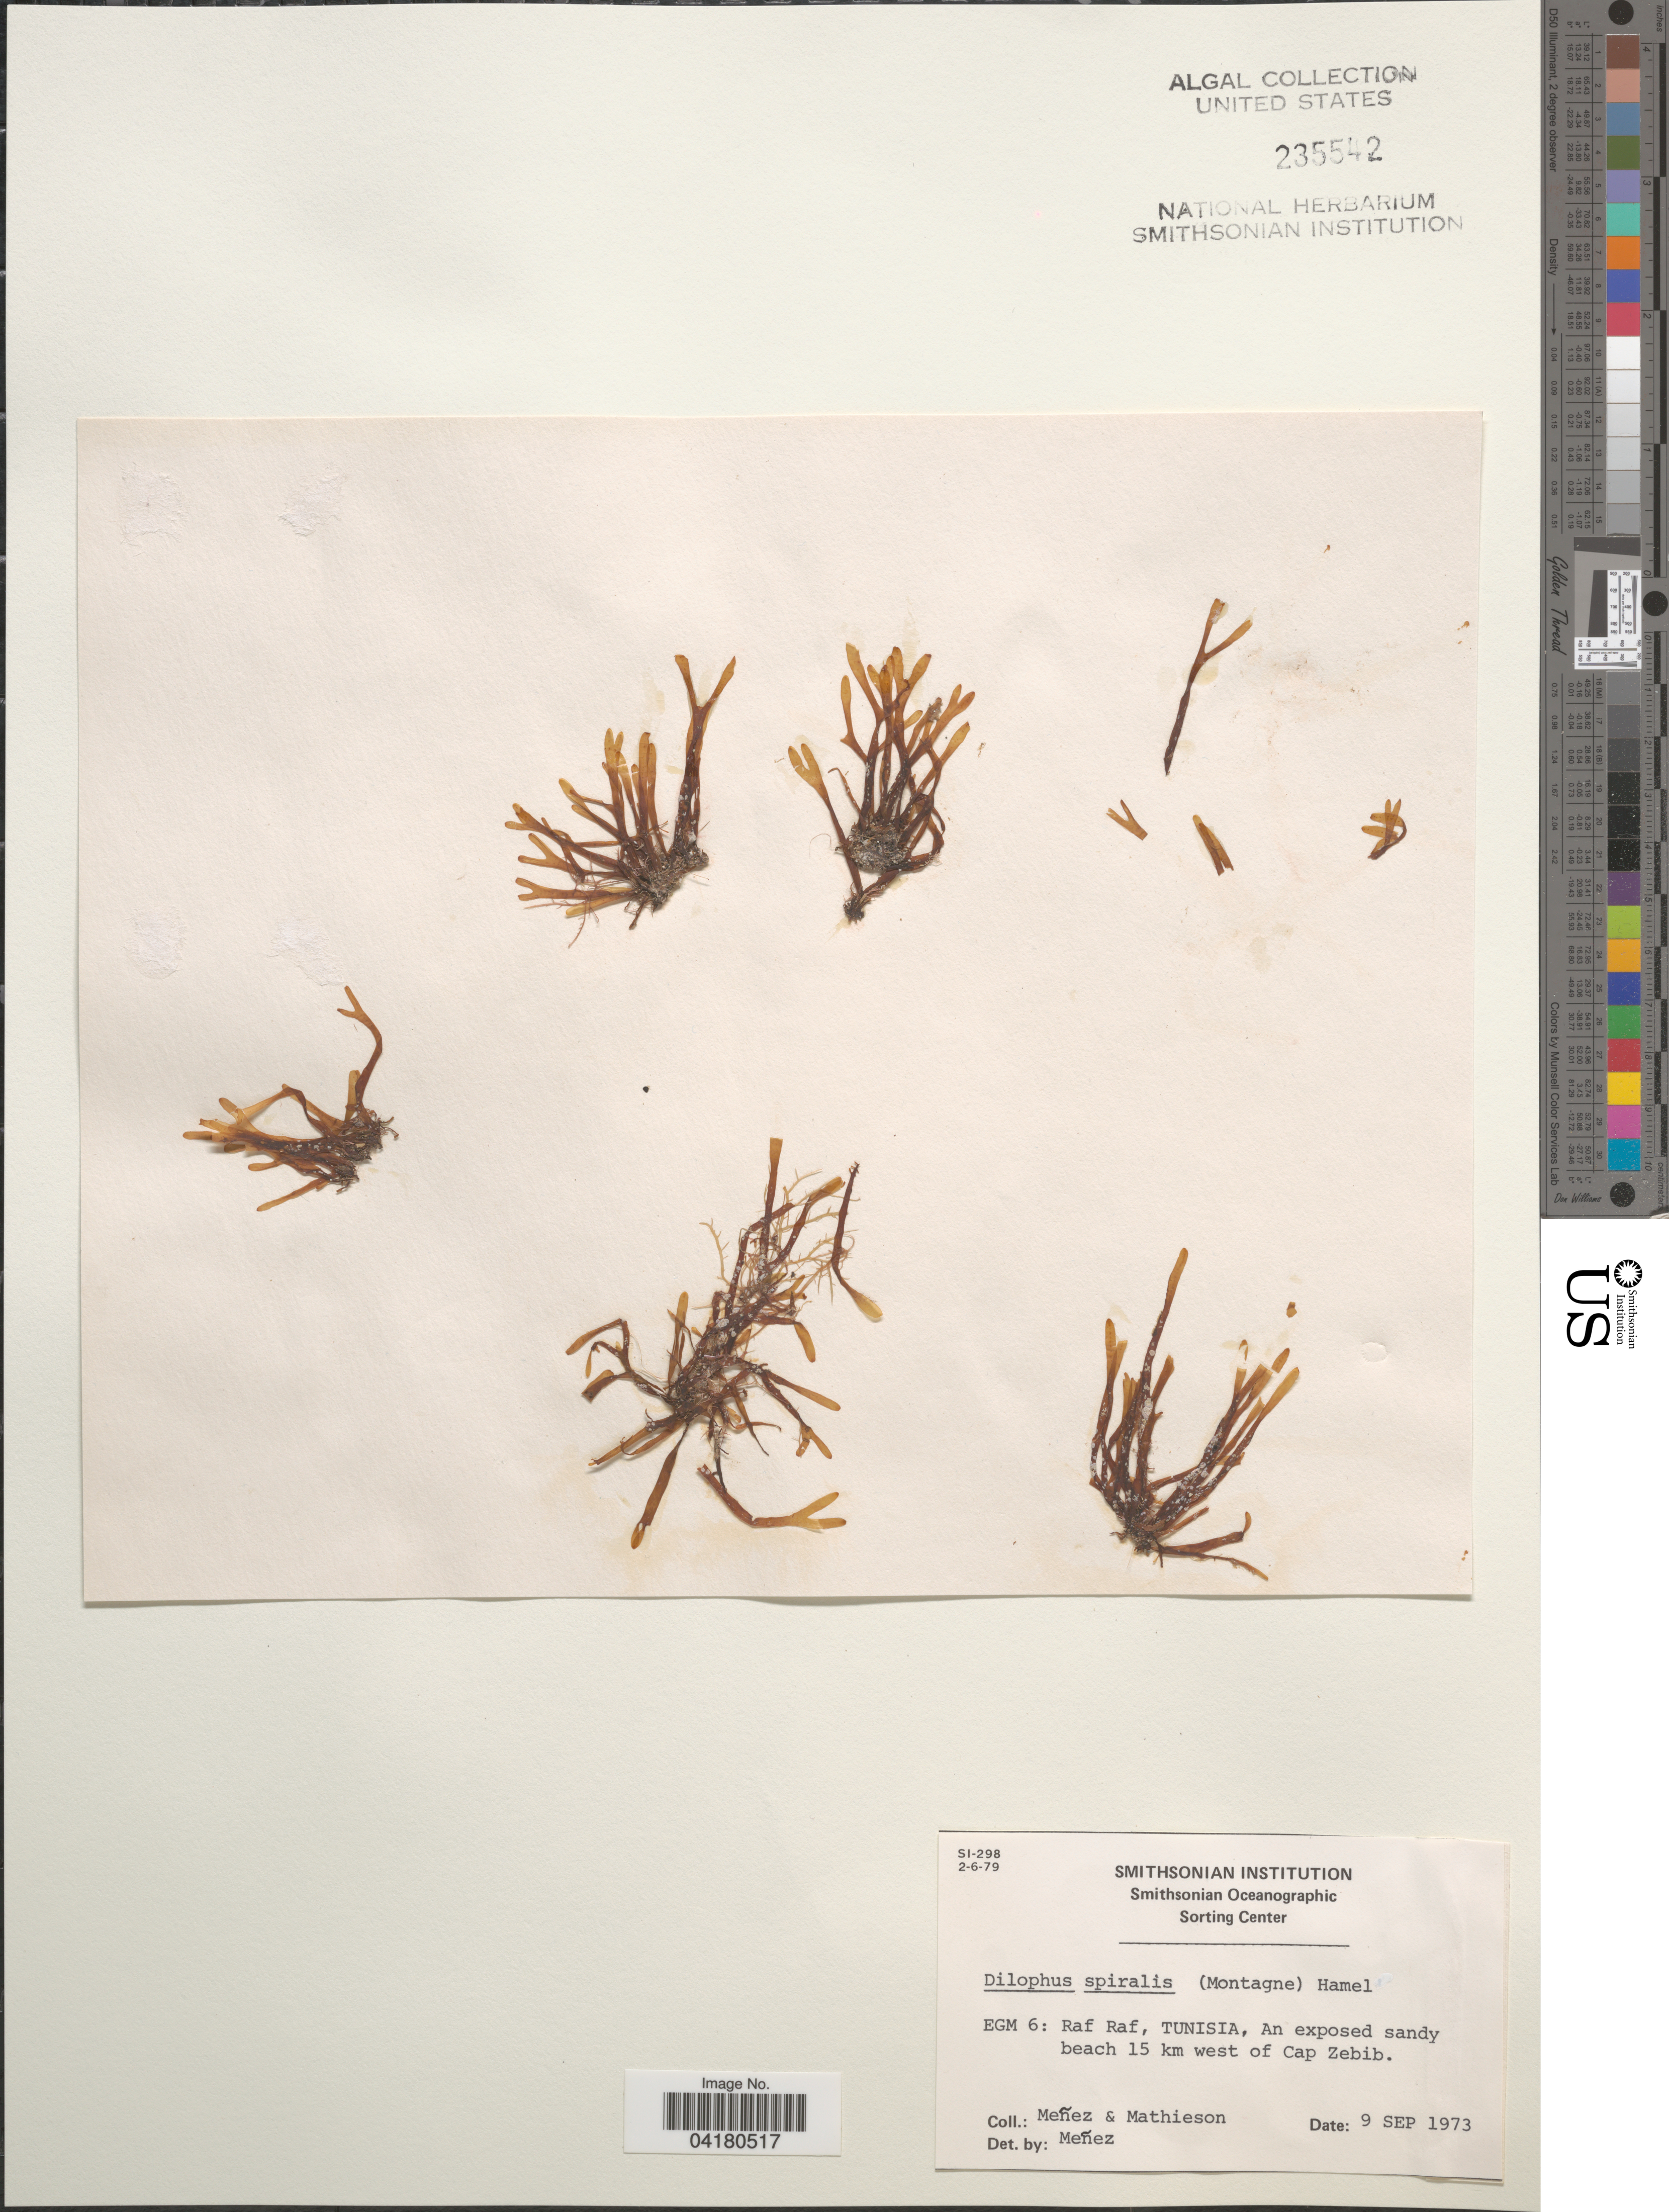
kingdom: Chromista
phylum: Ochrophyta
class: Phaeophyceae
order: Dictyotales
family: Dictyotaceae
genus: Dictyota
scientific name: Dictyota spiralis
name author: Mont.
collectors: Menez & Mathieson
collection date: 1973-09-09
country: Tunisia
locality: EGM 6: Raf Raf, Tunisia. An exposed sandy beach 15 km west of Cap Zebib.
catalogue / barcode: US 235542